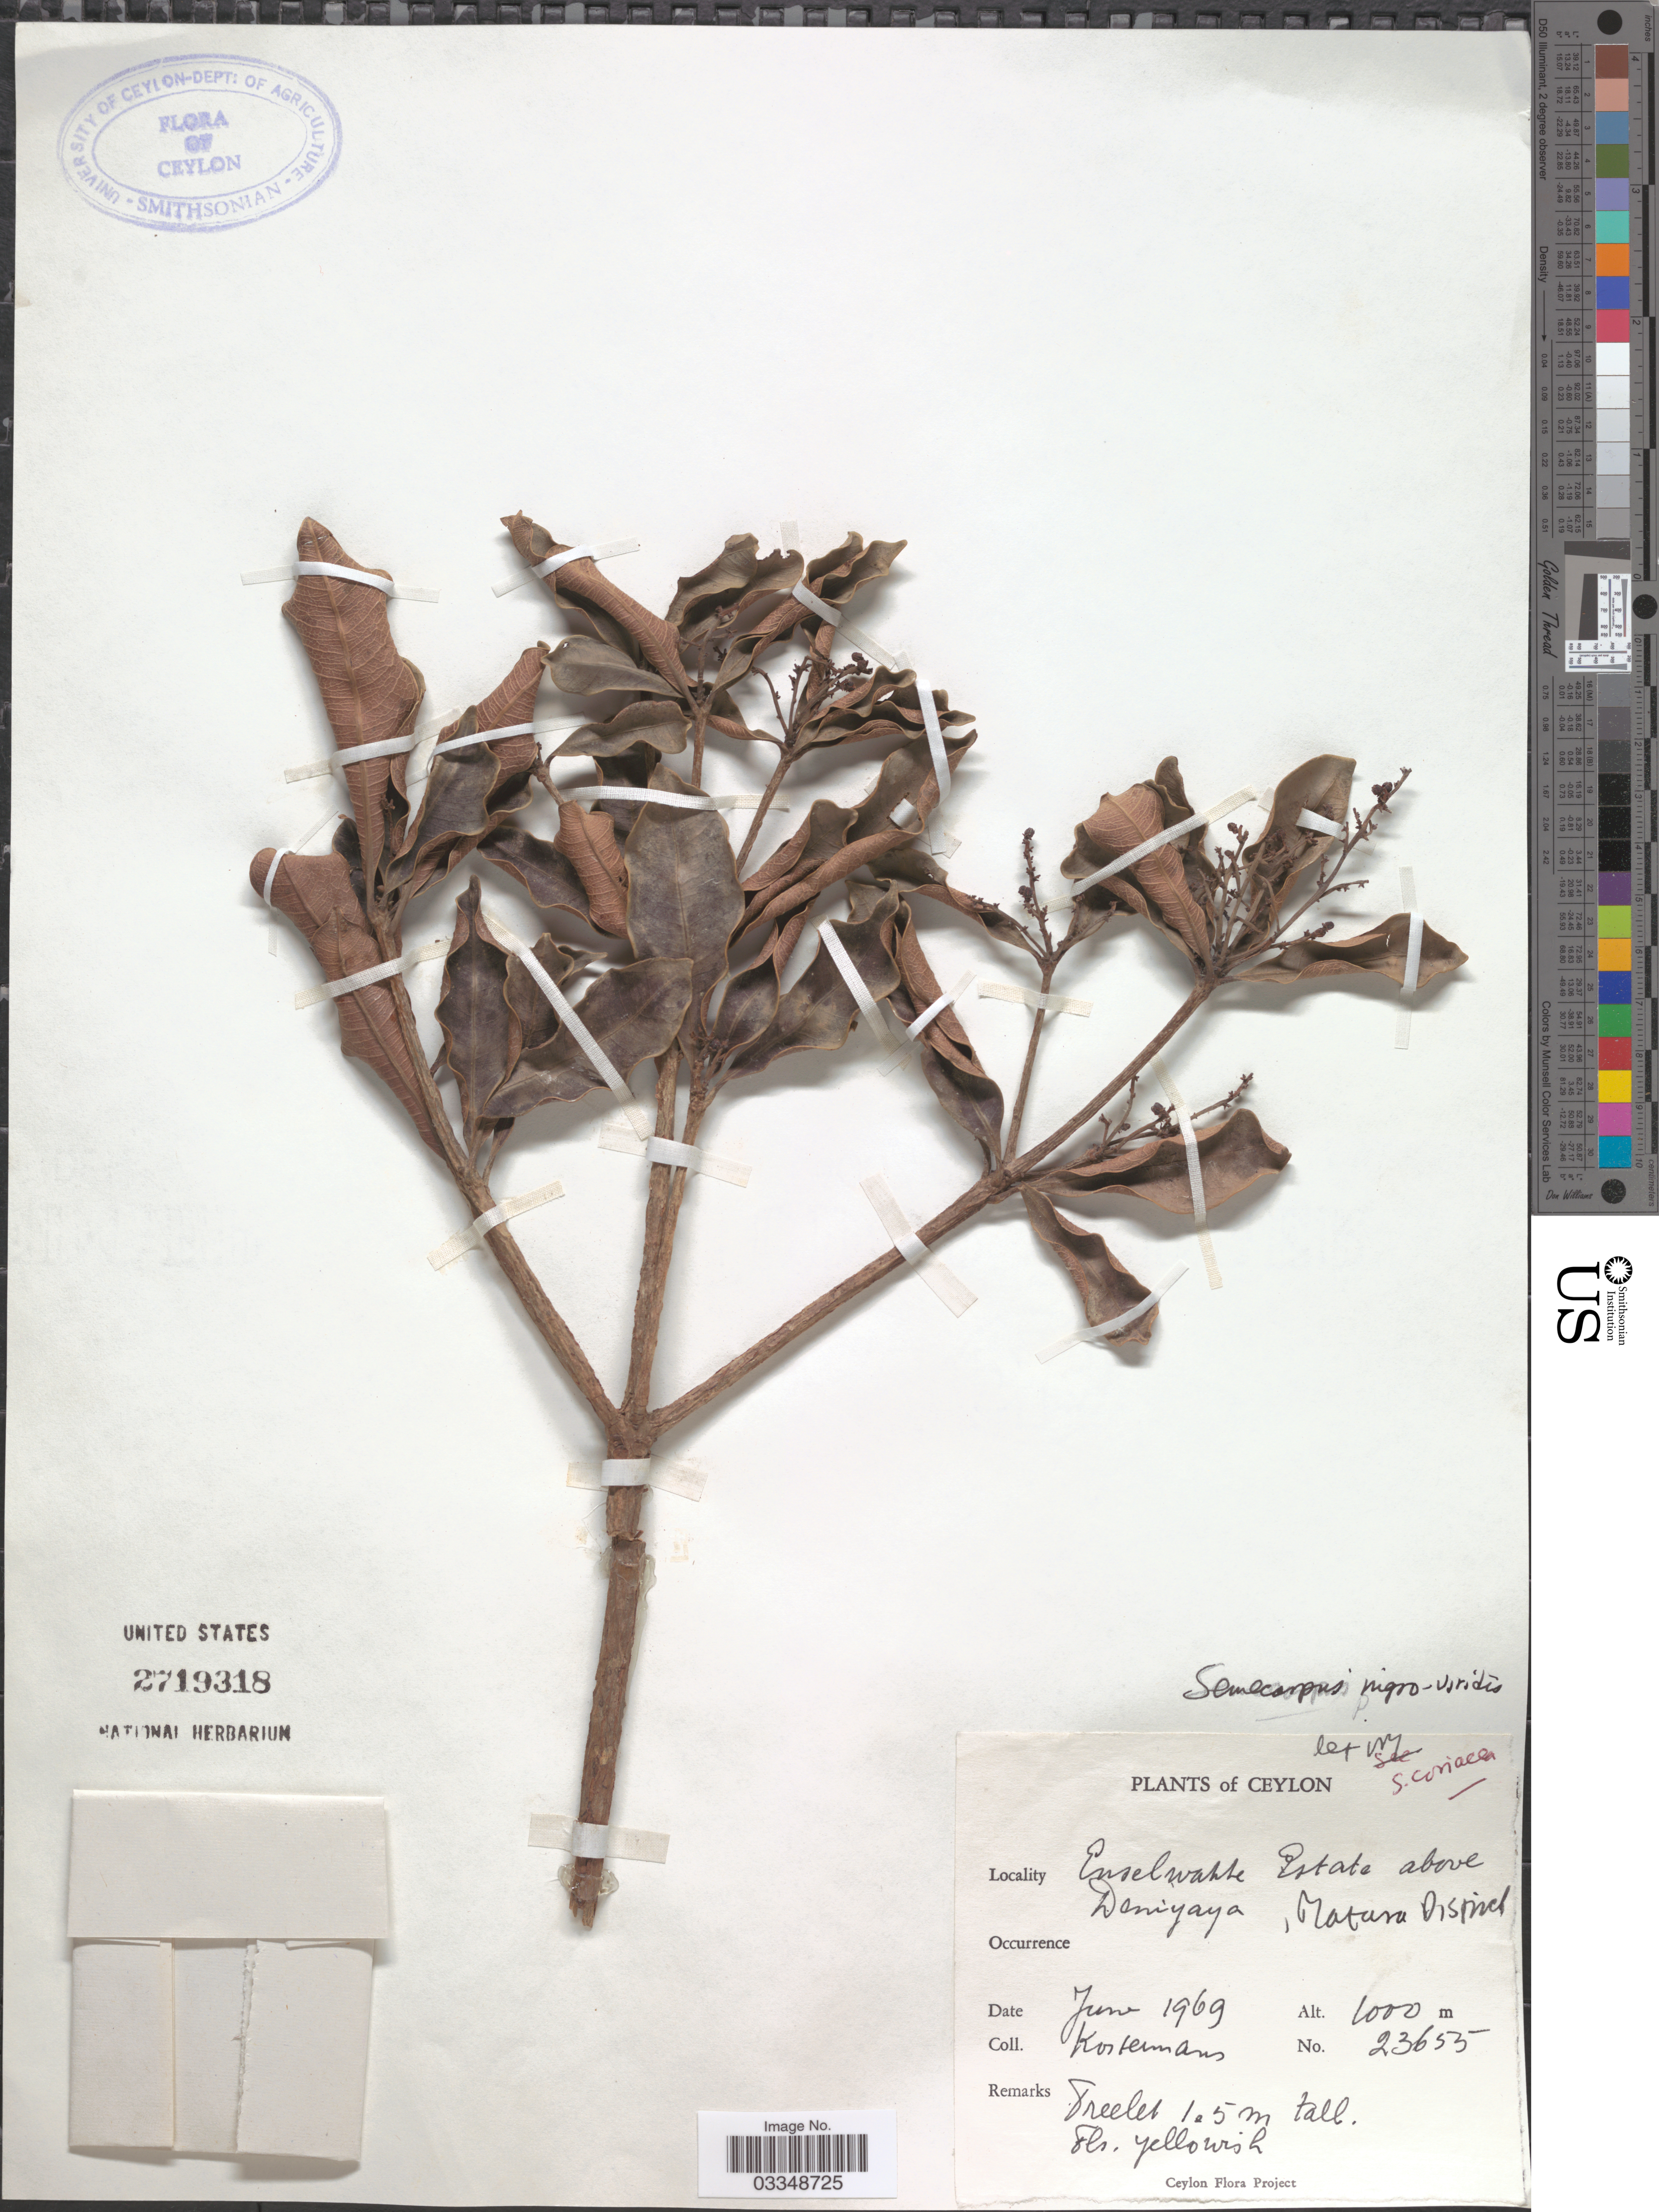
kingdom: Plantae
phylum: Tracheophyta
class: Magnoliopsida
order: Sapindales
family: Anacardiaceae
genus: Semecarpus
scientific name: Semecarpus nigroviridis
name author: Thwaites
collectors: Kostermans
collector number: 23655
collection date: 1969-06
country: Sri Lanka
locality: Ceylon. Enselwatte Estate above Deniyaya, Matare District.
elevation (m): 1000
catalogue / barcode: US 2719318